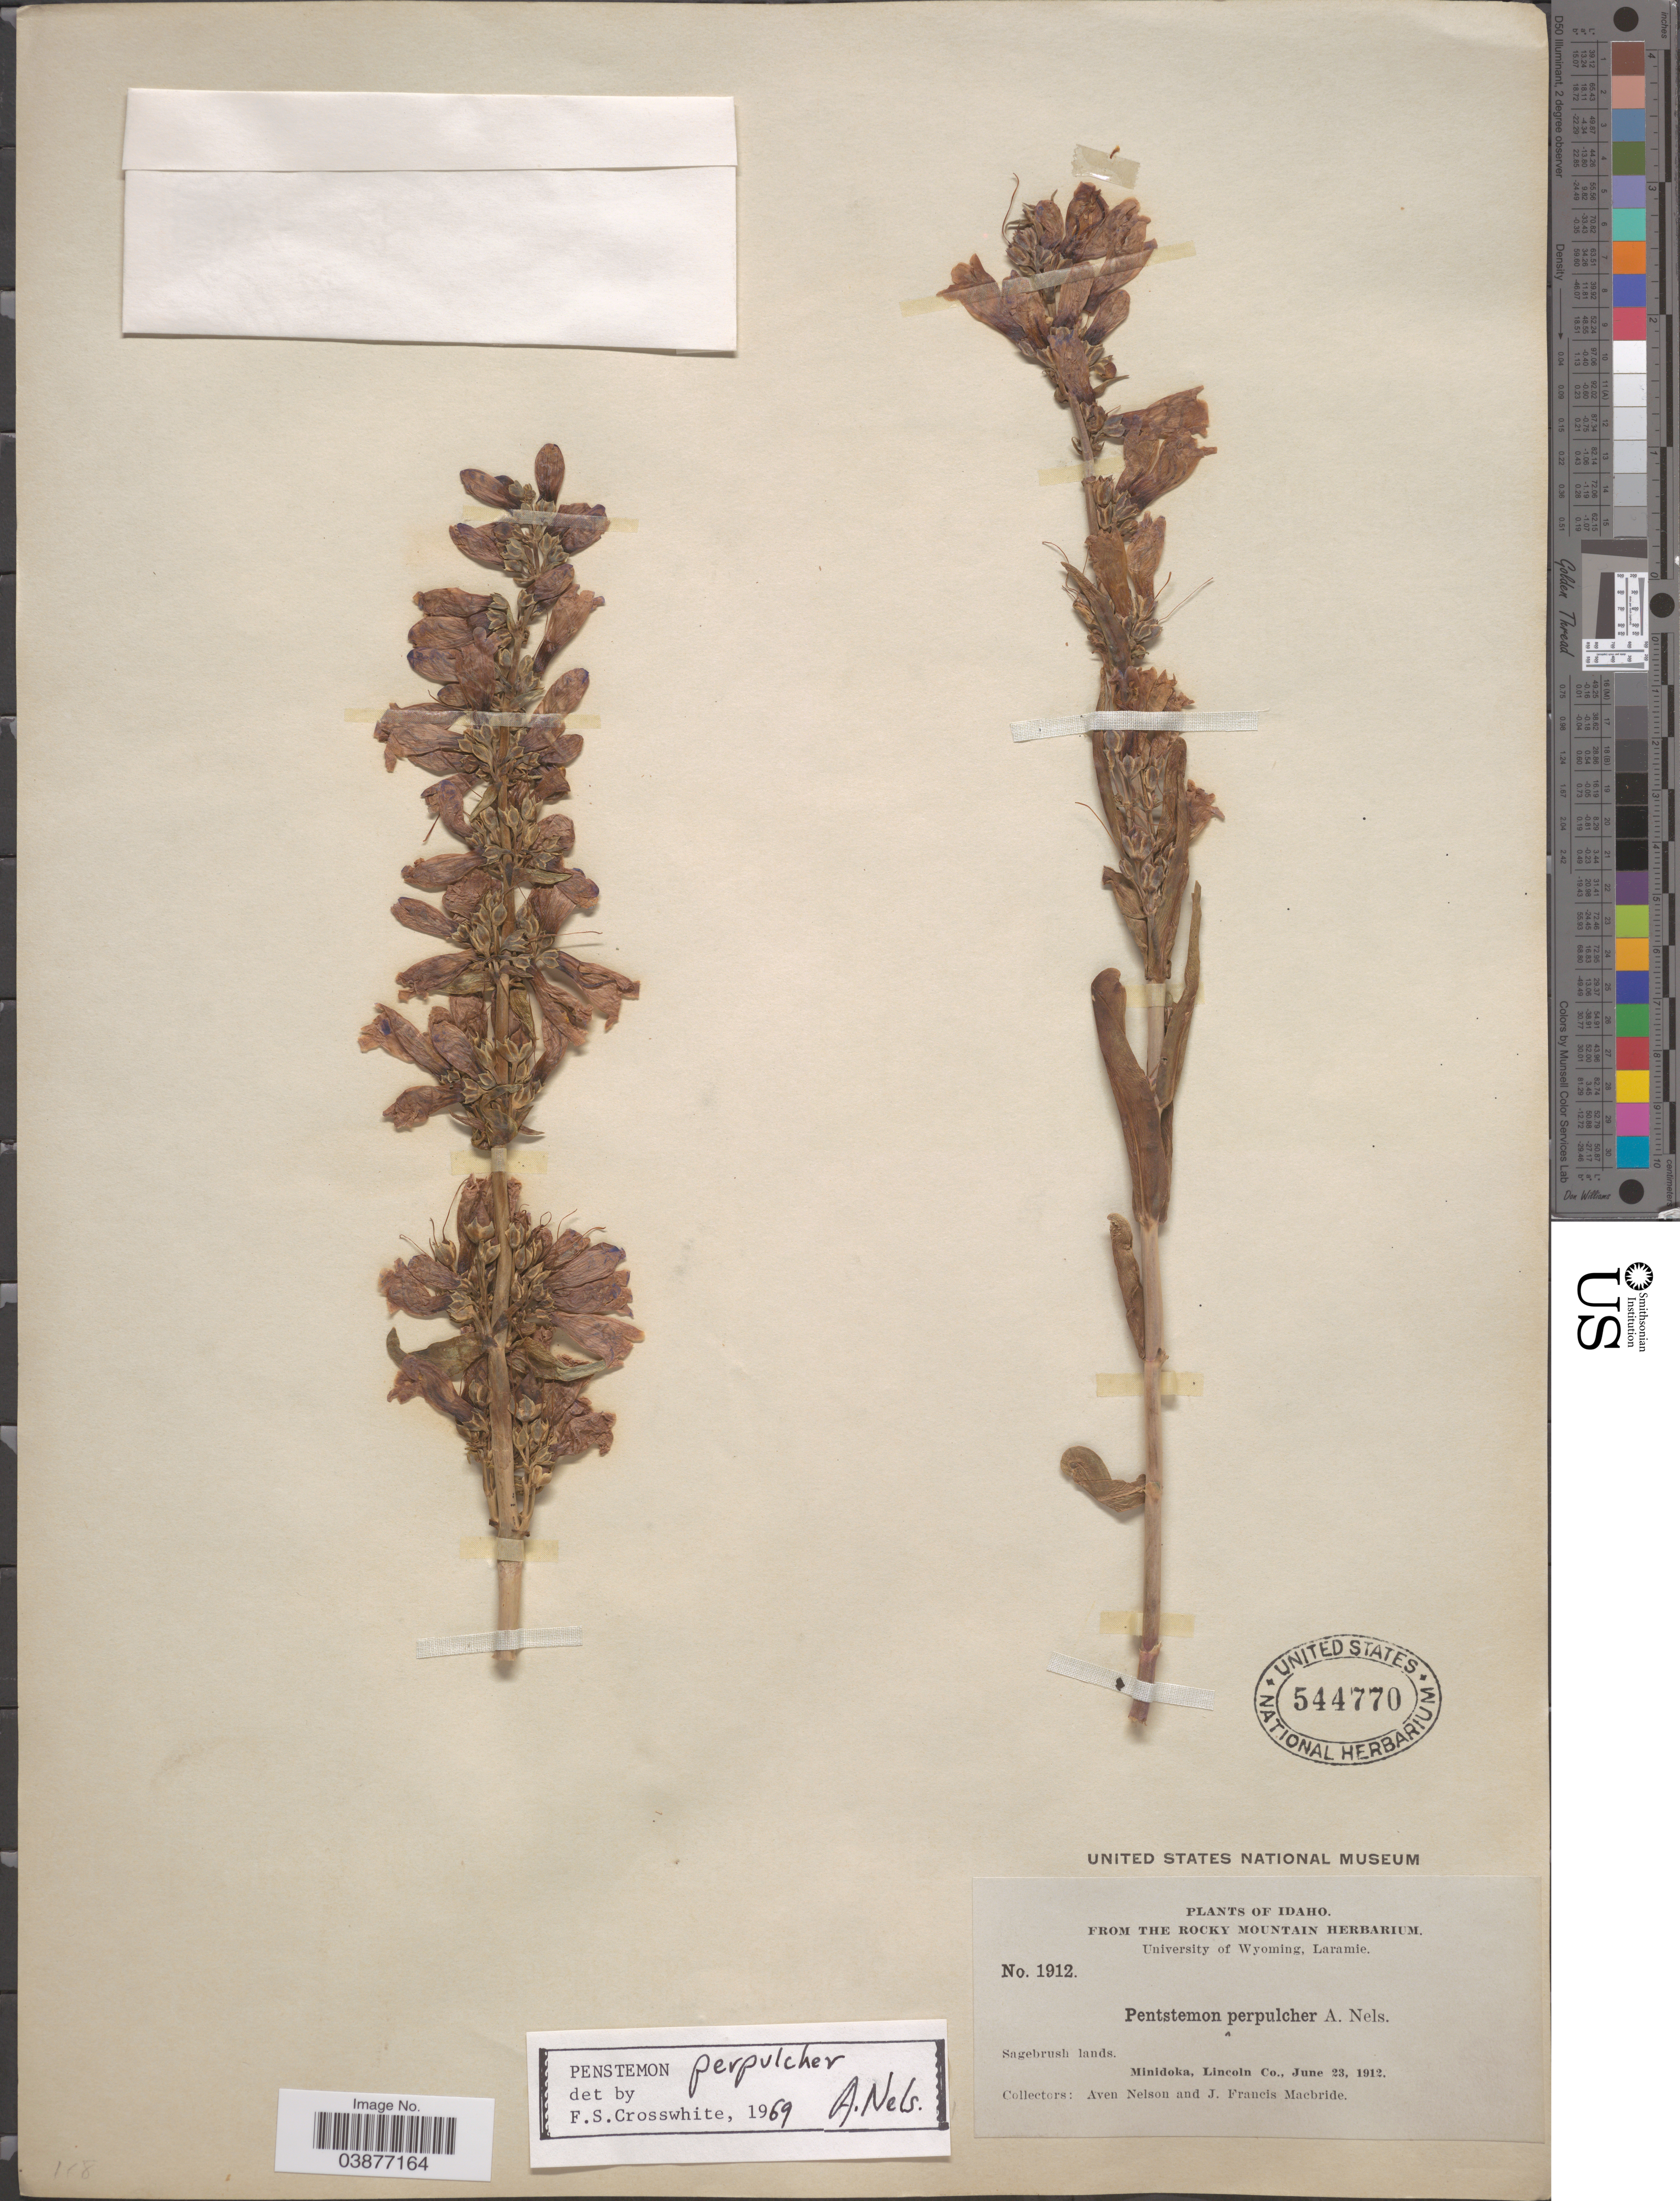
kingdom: Plantae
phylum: Tracheophyta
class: Magnoliopsida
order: Lamiales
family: Plantaginaceae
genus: Penstemon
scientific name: Penstemon perpulcher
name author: A. Nelson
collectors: A. Nelson & J. F. Macbride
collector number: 1912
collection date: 1912-06-23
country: United States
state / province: Idaho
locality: Minidoka, Lincoln Co.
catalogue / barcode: US 544770